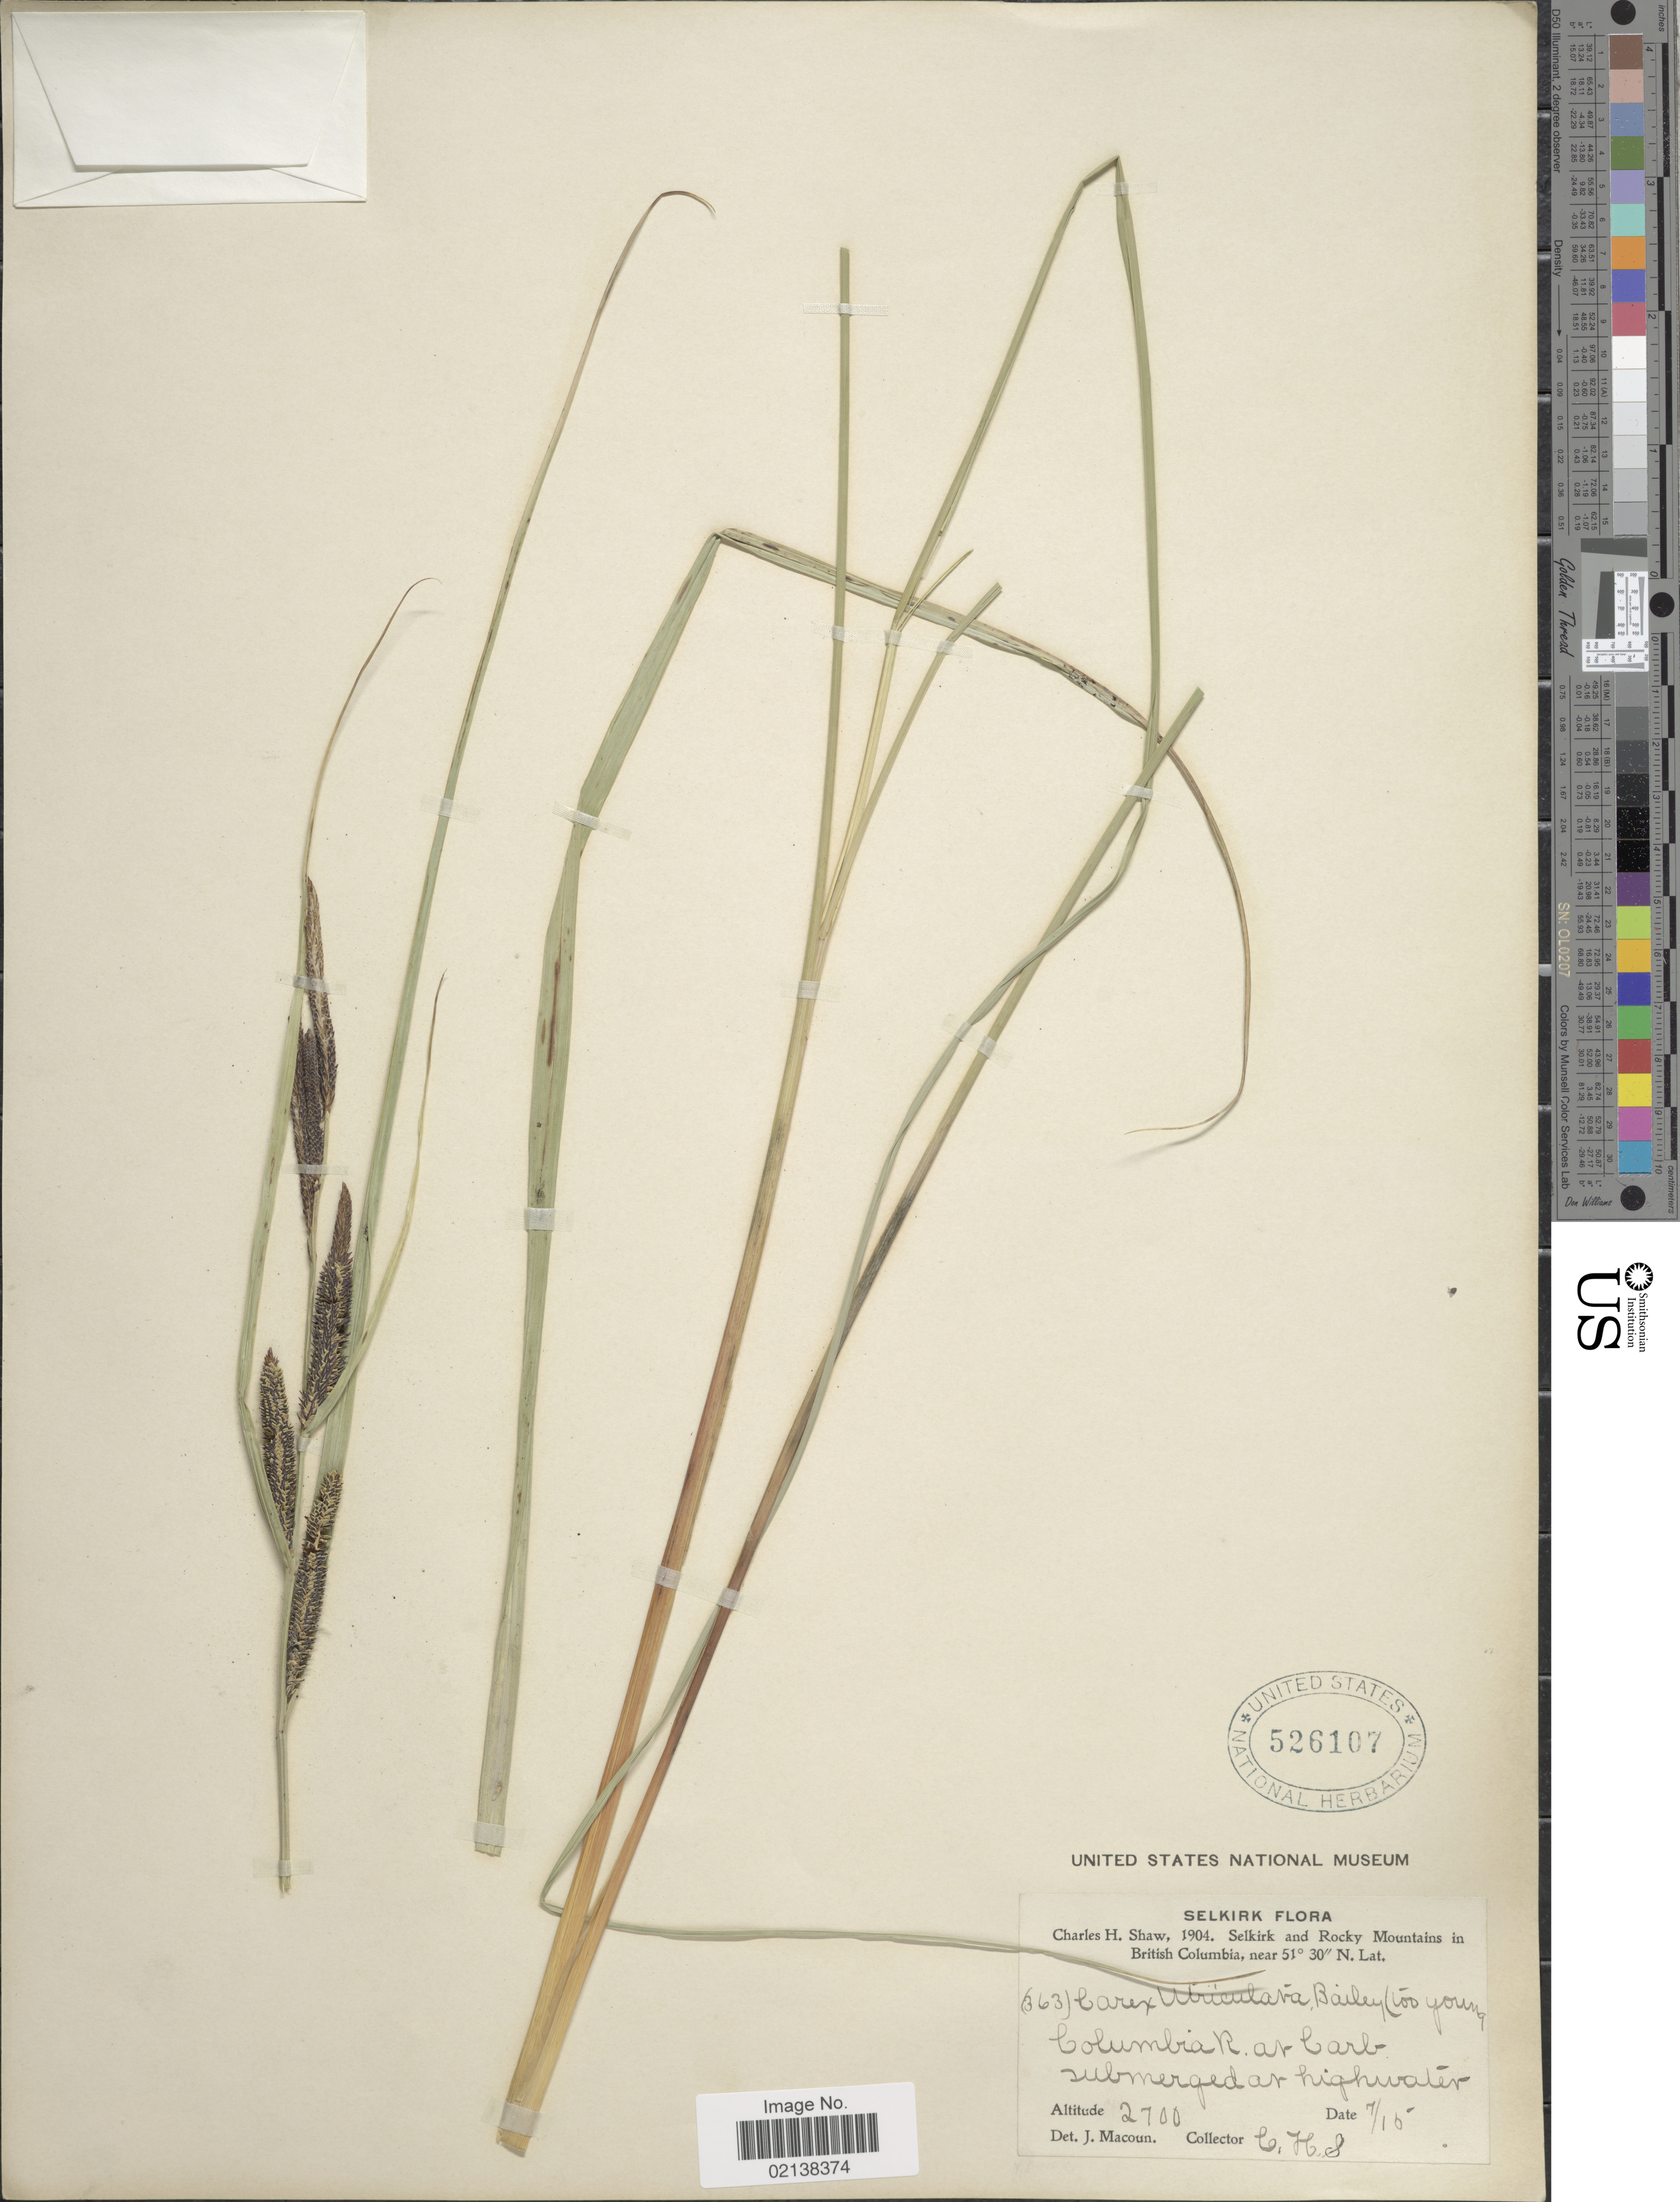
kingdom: Plantae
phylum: Tracheophyta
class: Liliopsida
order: Poales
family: Cyperaceae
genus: Carex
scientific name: Carex utriculata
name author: Boott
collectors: C. H. Shaw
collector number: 363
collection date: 1904-07-15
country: Canada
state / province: British Columbia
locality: Selkirk and Rocky Mountains, Columbia R. at Carlsubmerged at highwater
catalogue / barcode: US 526107